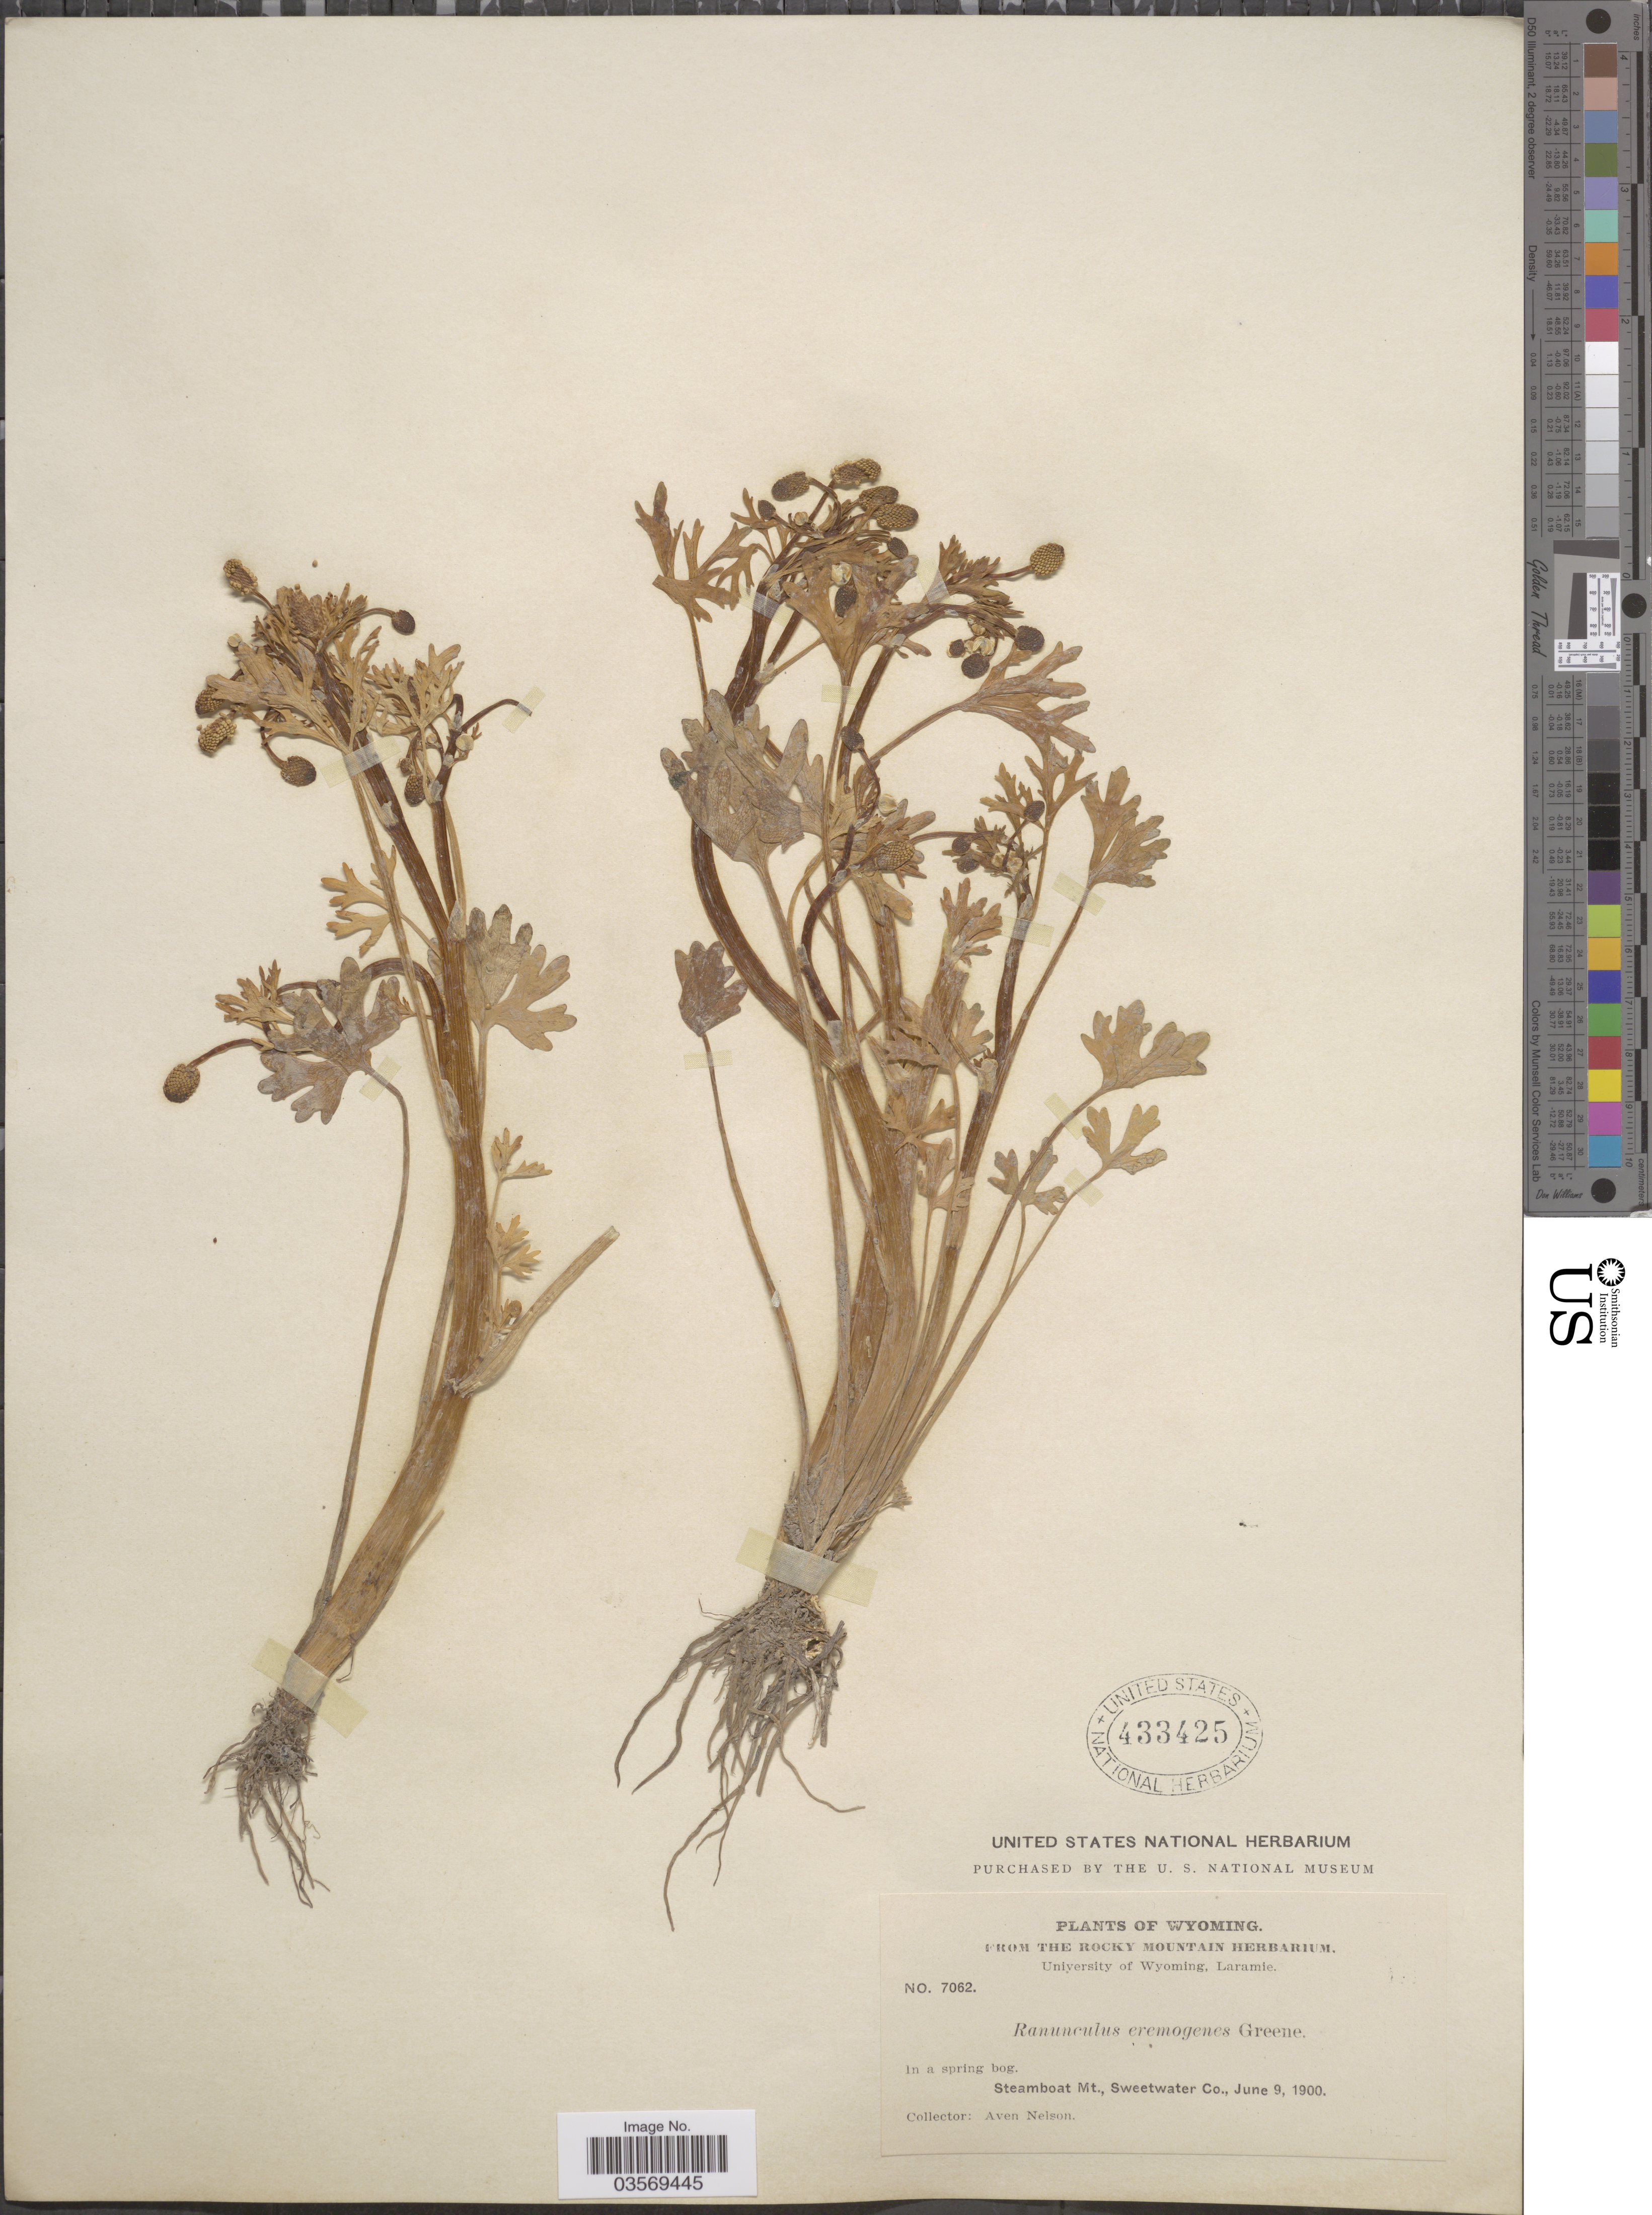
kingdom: Plantae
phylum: Tracheophyta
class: Magnoliopsida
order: Ranunculales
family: Ranunculaceae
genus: Ranunculus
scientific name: Ranunculus sceleratus var. multifidus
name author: Nutt.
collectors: A. Nelson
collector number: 7062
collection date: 1900-06-09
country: United States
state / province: Wyoming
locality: Steamboat Mt., Sweetwater Co.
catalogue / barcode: US 433425